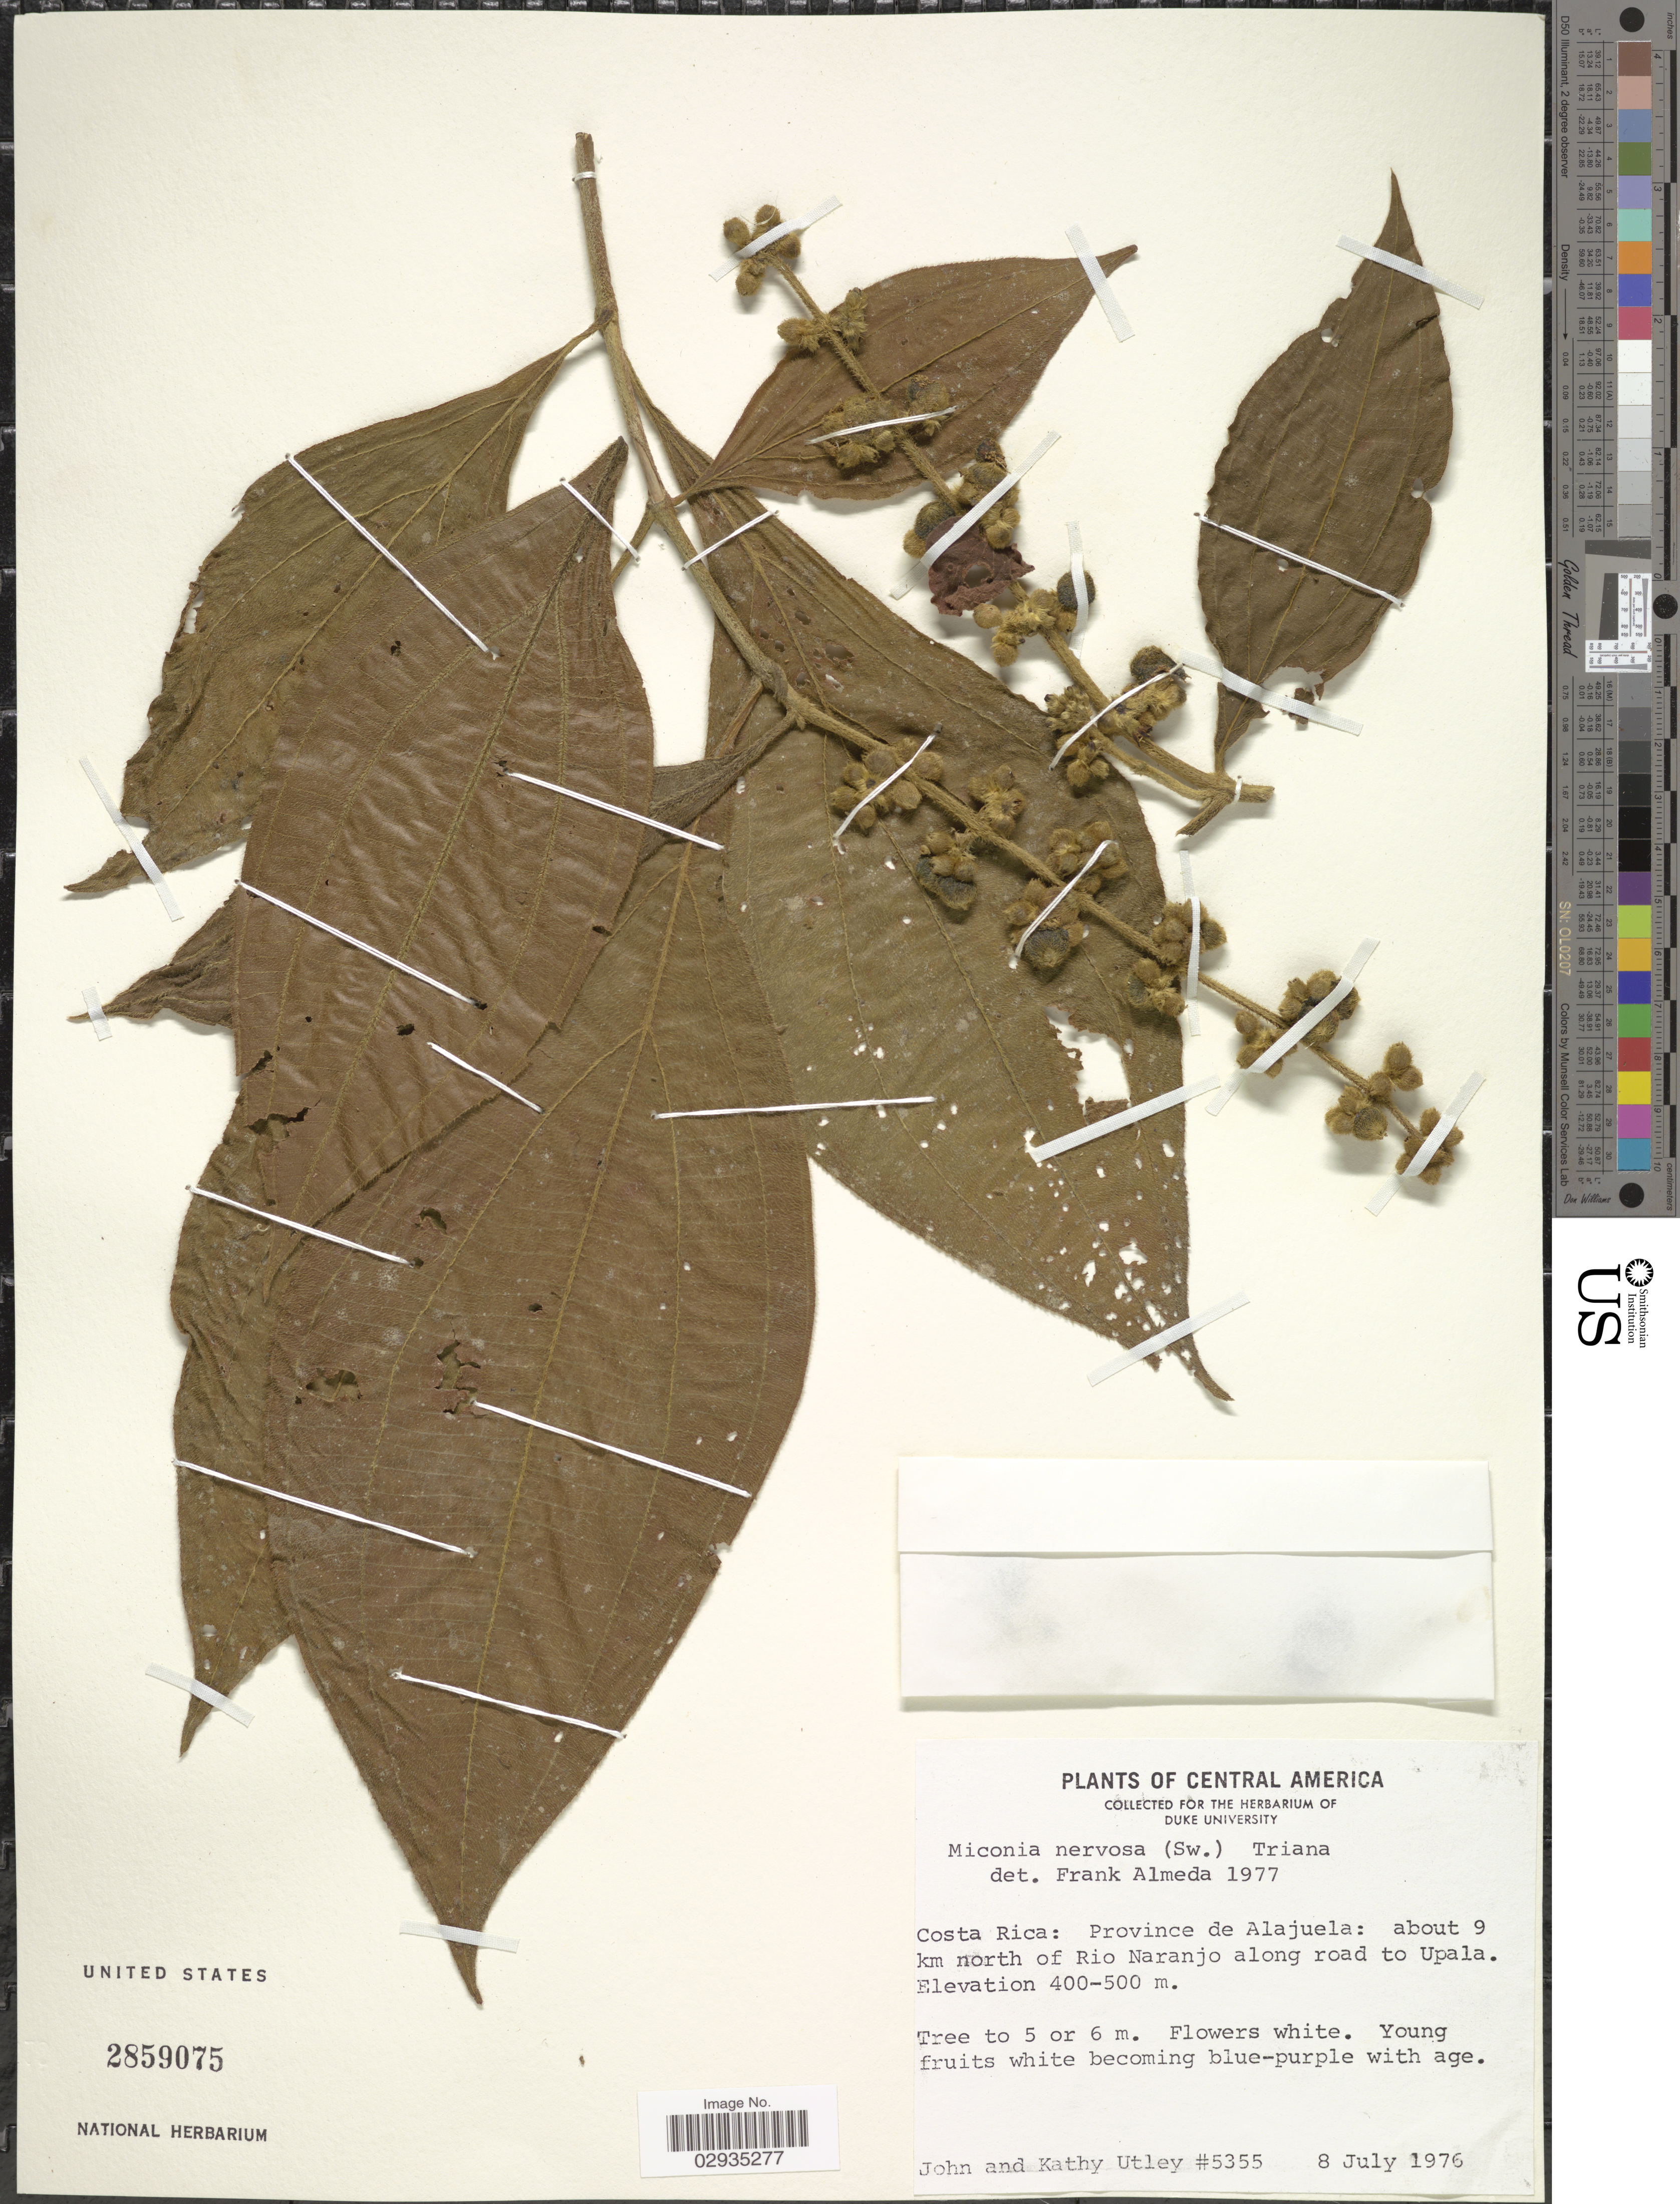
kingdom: Plantae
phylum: Tracheophyta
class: Magnoliopsida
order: Myrtales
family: Melastomataceae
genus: Miconia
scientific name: Miconia nervosa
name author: (Sm.) Triana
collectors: J. F. Utley & K. Burt-Utley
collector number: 5355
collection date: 1976-07-08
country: Costa Rica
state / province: Alajuela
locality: About 9 km north of Rio Naranjo along road to Upala.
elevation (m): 400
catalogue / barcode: US 2859075